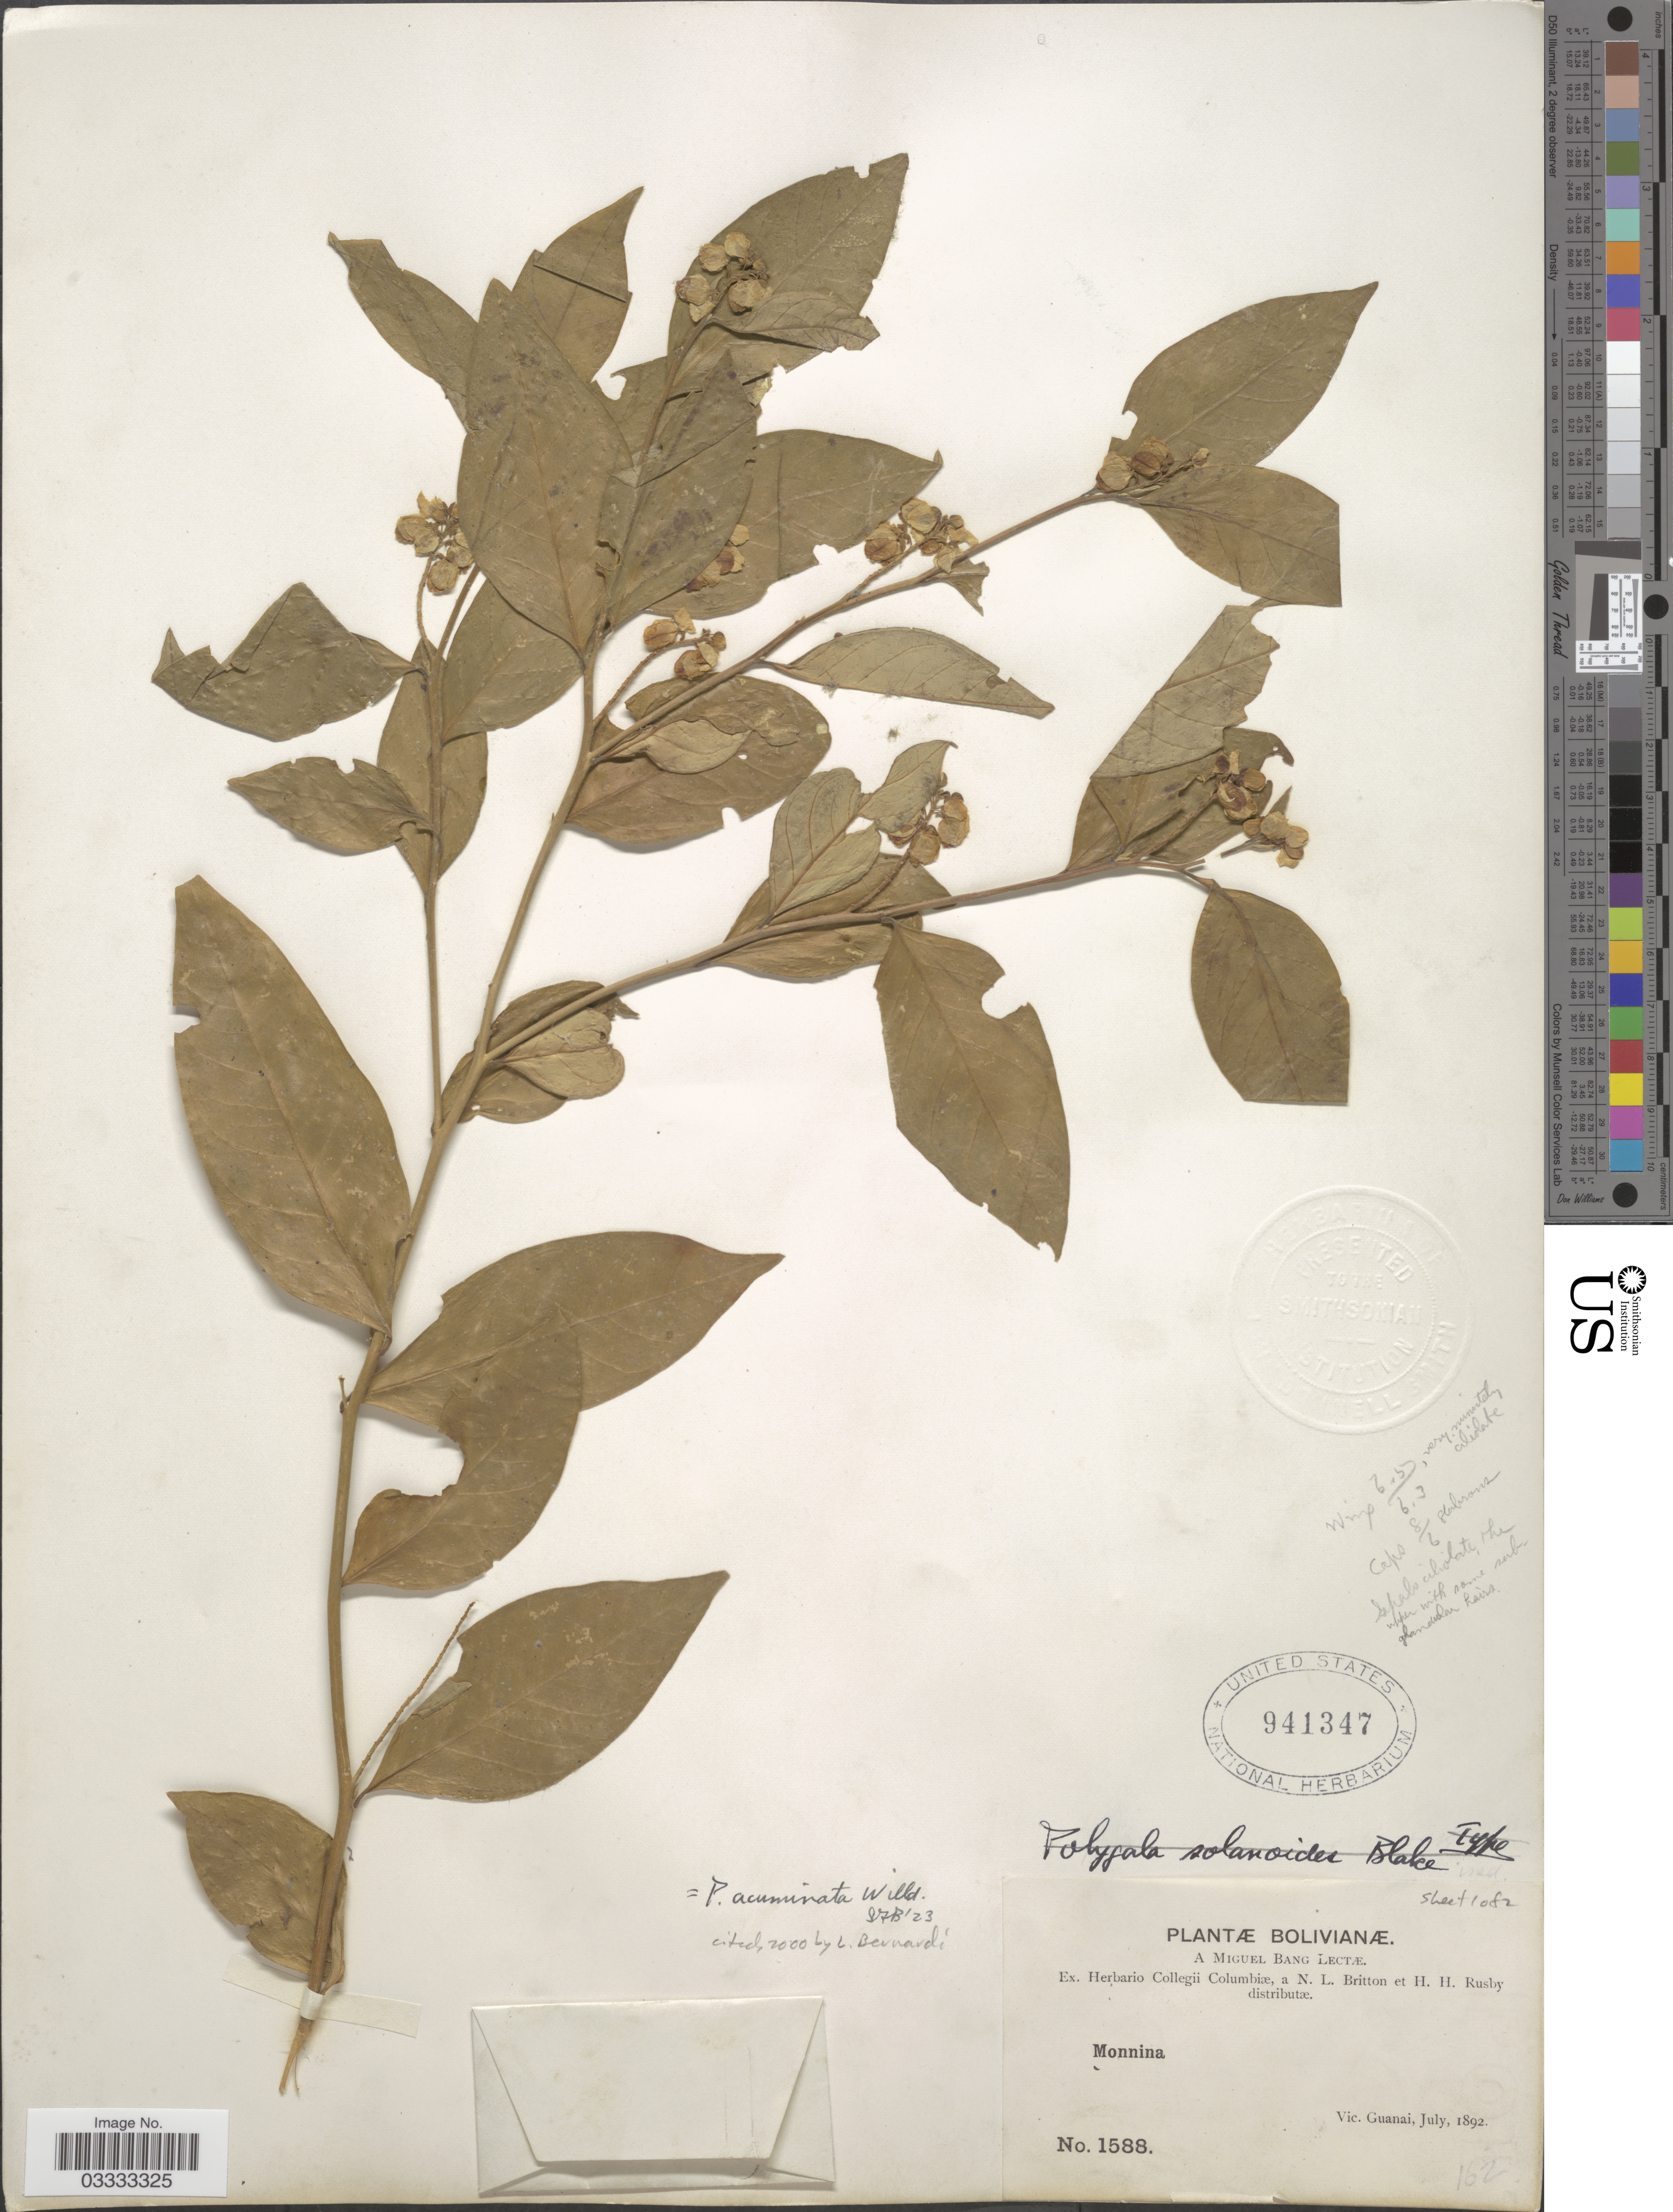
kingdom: Plantae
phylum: Tracheophyta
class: Magnoliopsida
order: Fabales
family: Polygalaceae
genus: Asemeia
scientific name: Asemeia acuminata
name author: (Willd.) J.F.B. Pastore & J.R. Abbott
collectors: M. Bang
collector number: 1588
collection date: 1892-07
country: Bolivia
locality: Vic. Guanai.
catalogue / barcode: US 941347